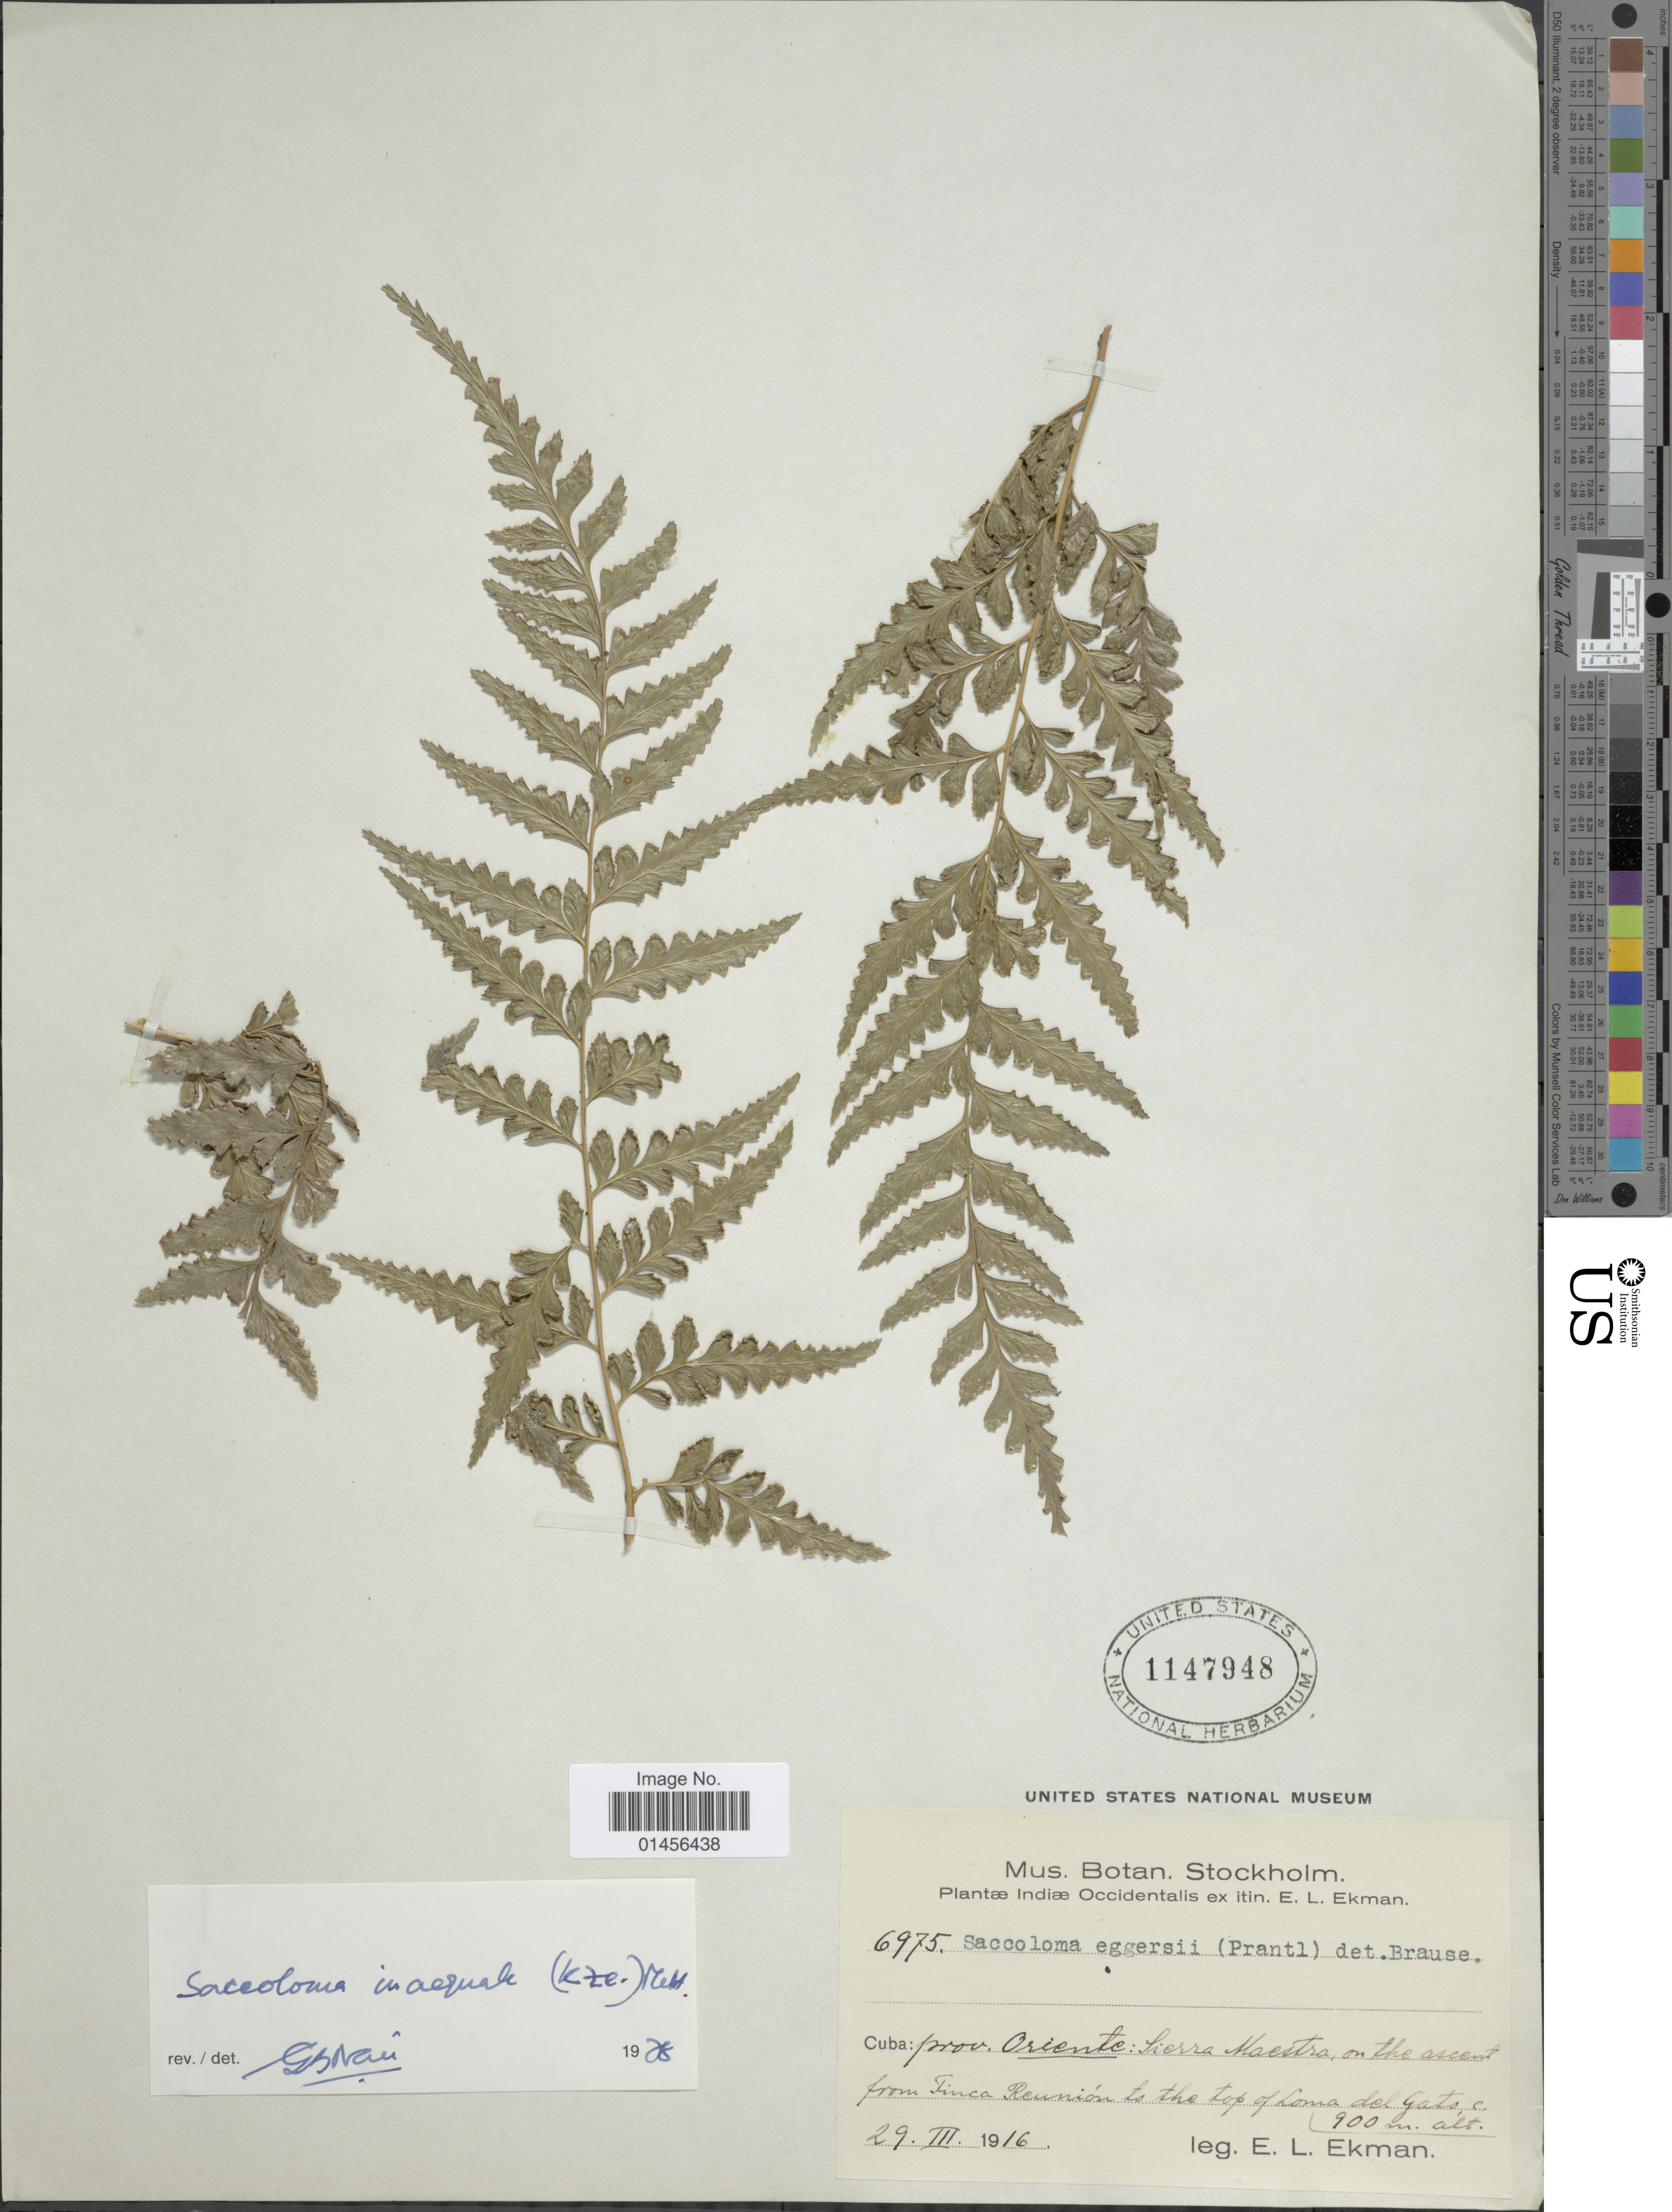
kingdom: Plantae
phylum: Tracheophyta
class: Polypodiopsida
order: Polypodiales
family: Saccolomataceae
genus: Saccoloma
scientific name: Saccoloma inaequale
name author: (Kunze) Mett.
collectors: E. L. Ekman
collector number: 6975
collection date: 1916-03-29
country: Cuba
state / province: Oriente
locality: Sierra Maetsra, on the ascent from Finca Reunión to the top of Loma de Gato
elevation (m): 900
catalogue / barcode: US 1147948